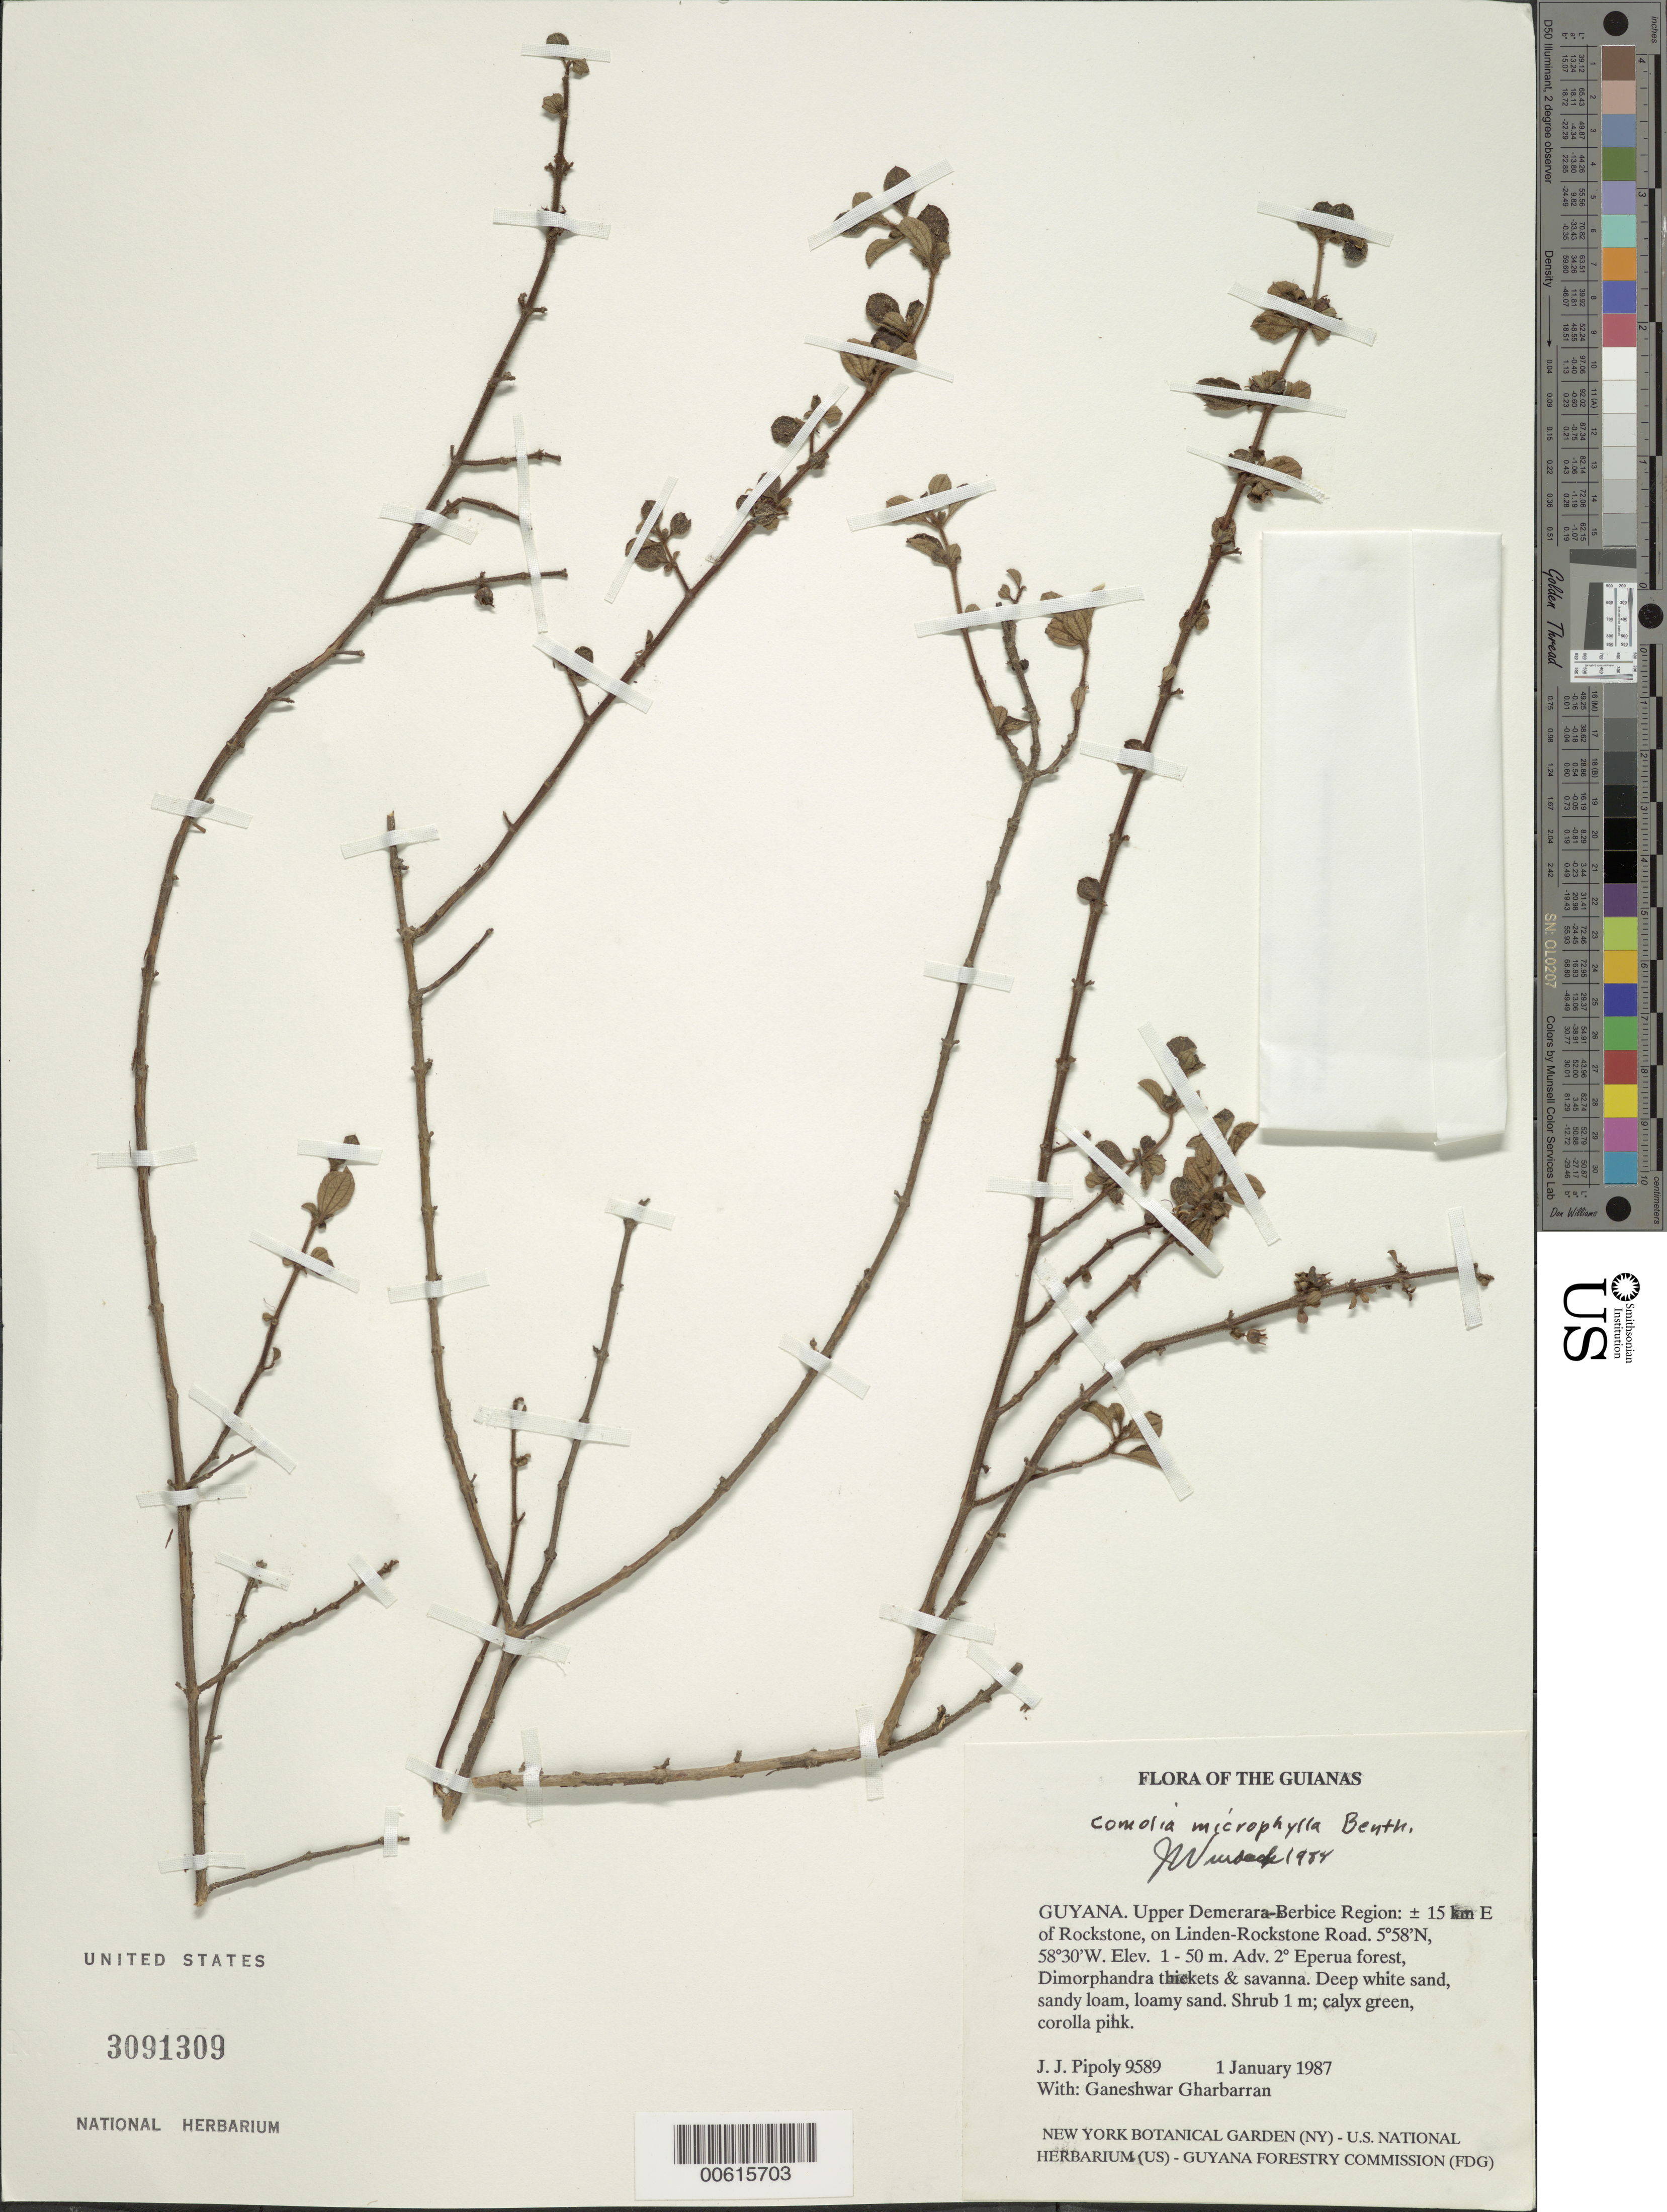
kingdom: Plantae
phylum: Tracheophyta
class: Magnoliopsida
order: Myrtales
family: Melastomataceae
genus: Comolia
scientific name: Comolia microphylla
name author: Benth.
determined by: Wurdack, John J., (US), US (UNITED STATES)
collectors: J. J. Pipoly & G. Gharbarran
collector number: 9589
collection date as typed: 11 January 1987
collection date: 1987-01-11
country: Guyana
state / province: U. Demerara-Berbice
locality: ±15 km E of Rockstone, on Linden-Rockstone Road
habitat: Adv. secondary Eperua forest, Dimorphandra thickets & savanna. Deep white sand, sandy loam, loamy sand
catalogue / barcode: US 3091309